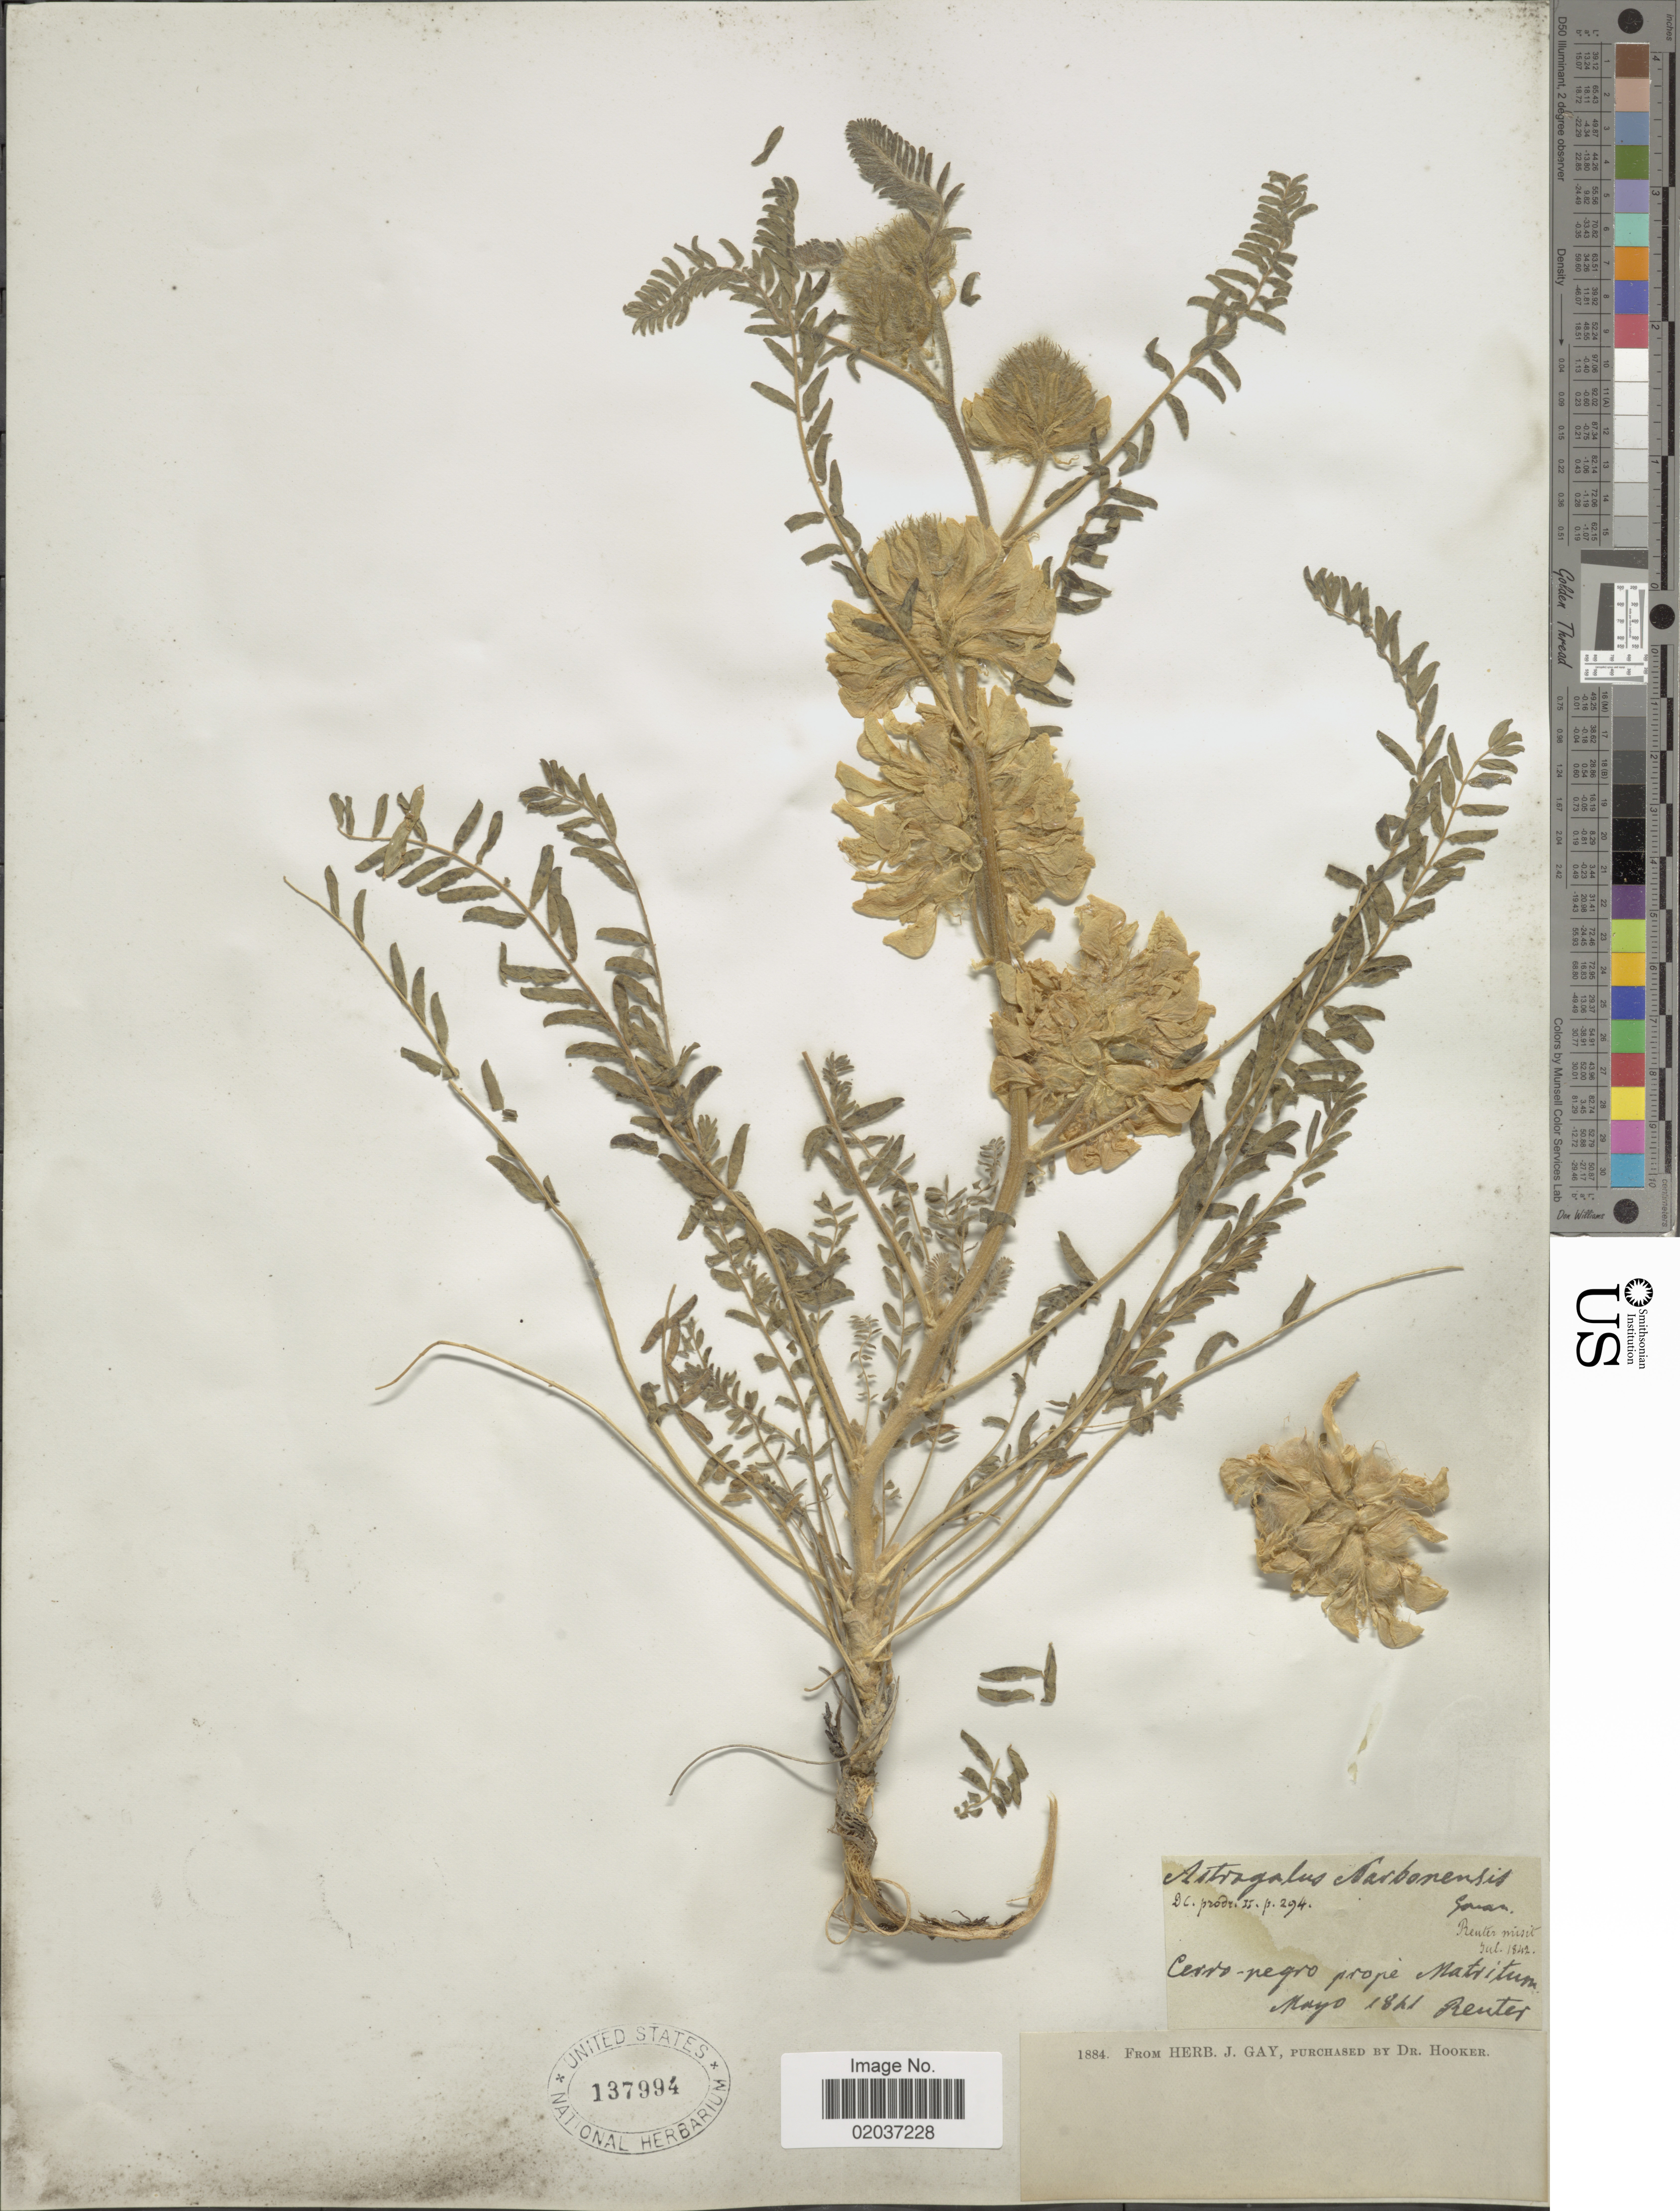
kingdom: Plantae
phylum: Tracheophyta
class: Magnoliopsida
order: Fabales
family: Fabaceae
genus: Astragalus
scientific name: Astragalus narbonensis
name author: Gouan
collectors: -. Reuter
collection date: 1841-05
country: Nicaragua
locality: Cerro-negro prope maritum.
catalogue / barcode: US 137994